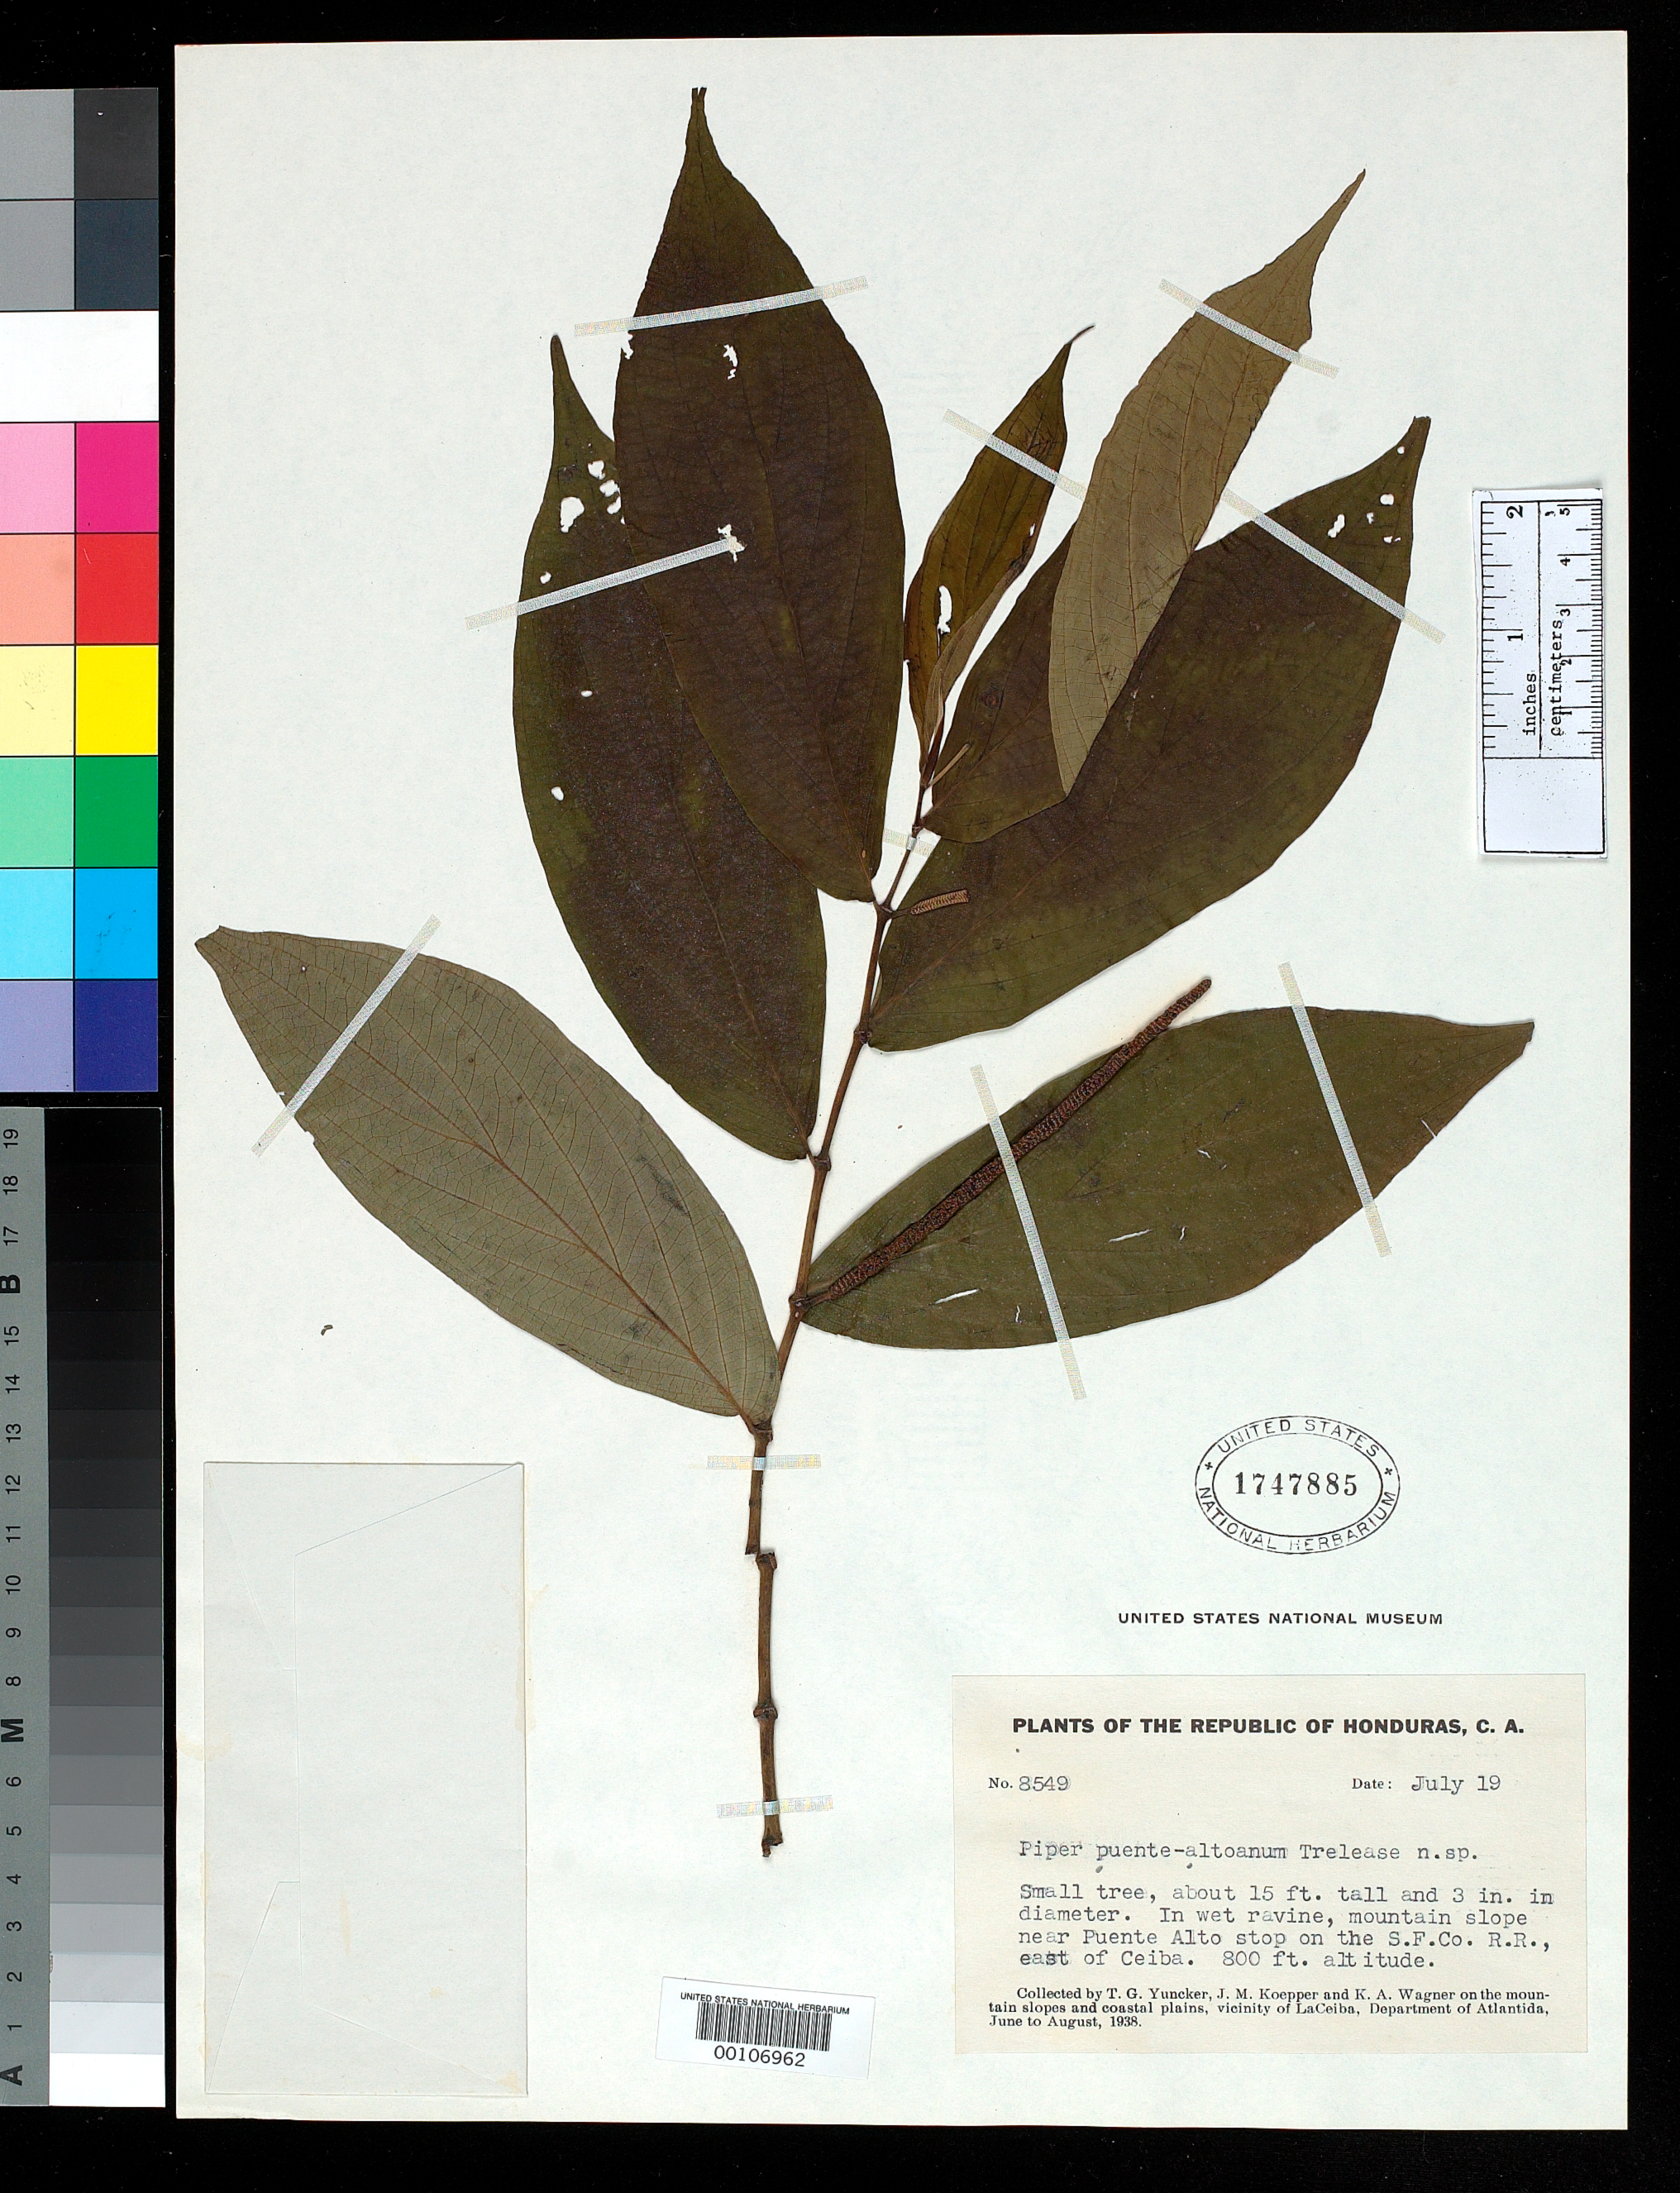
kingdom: Plantae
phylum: Tracheophyta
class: Magnoliopsida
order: Piperales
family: Piperaceae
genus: Piper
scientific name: Piper puente-altoanum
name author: Trel. in Yunck.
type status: Isotype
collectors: T. G. Yuncker, J. M. Koepper & K. A. Wagner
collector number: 8549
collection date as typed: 19 Jul 1938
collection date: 1938-07-19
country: Honduras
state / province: Atlántida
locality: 50 km E of La Ceiba, Puento Alto.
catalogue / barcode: US 1747885